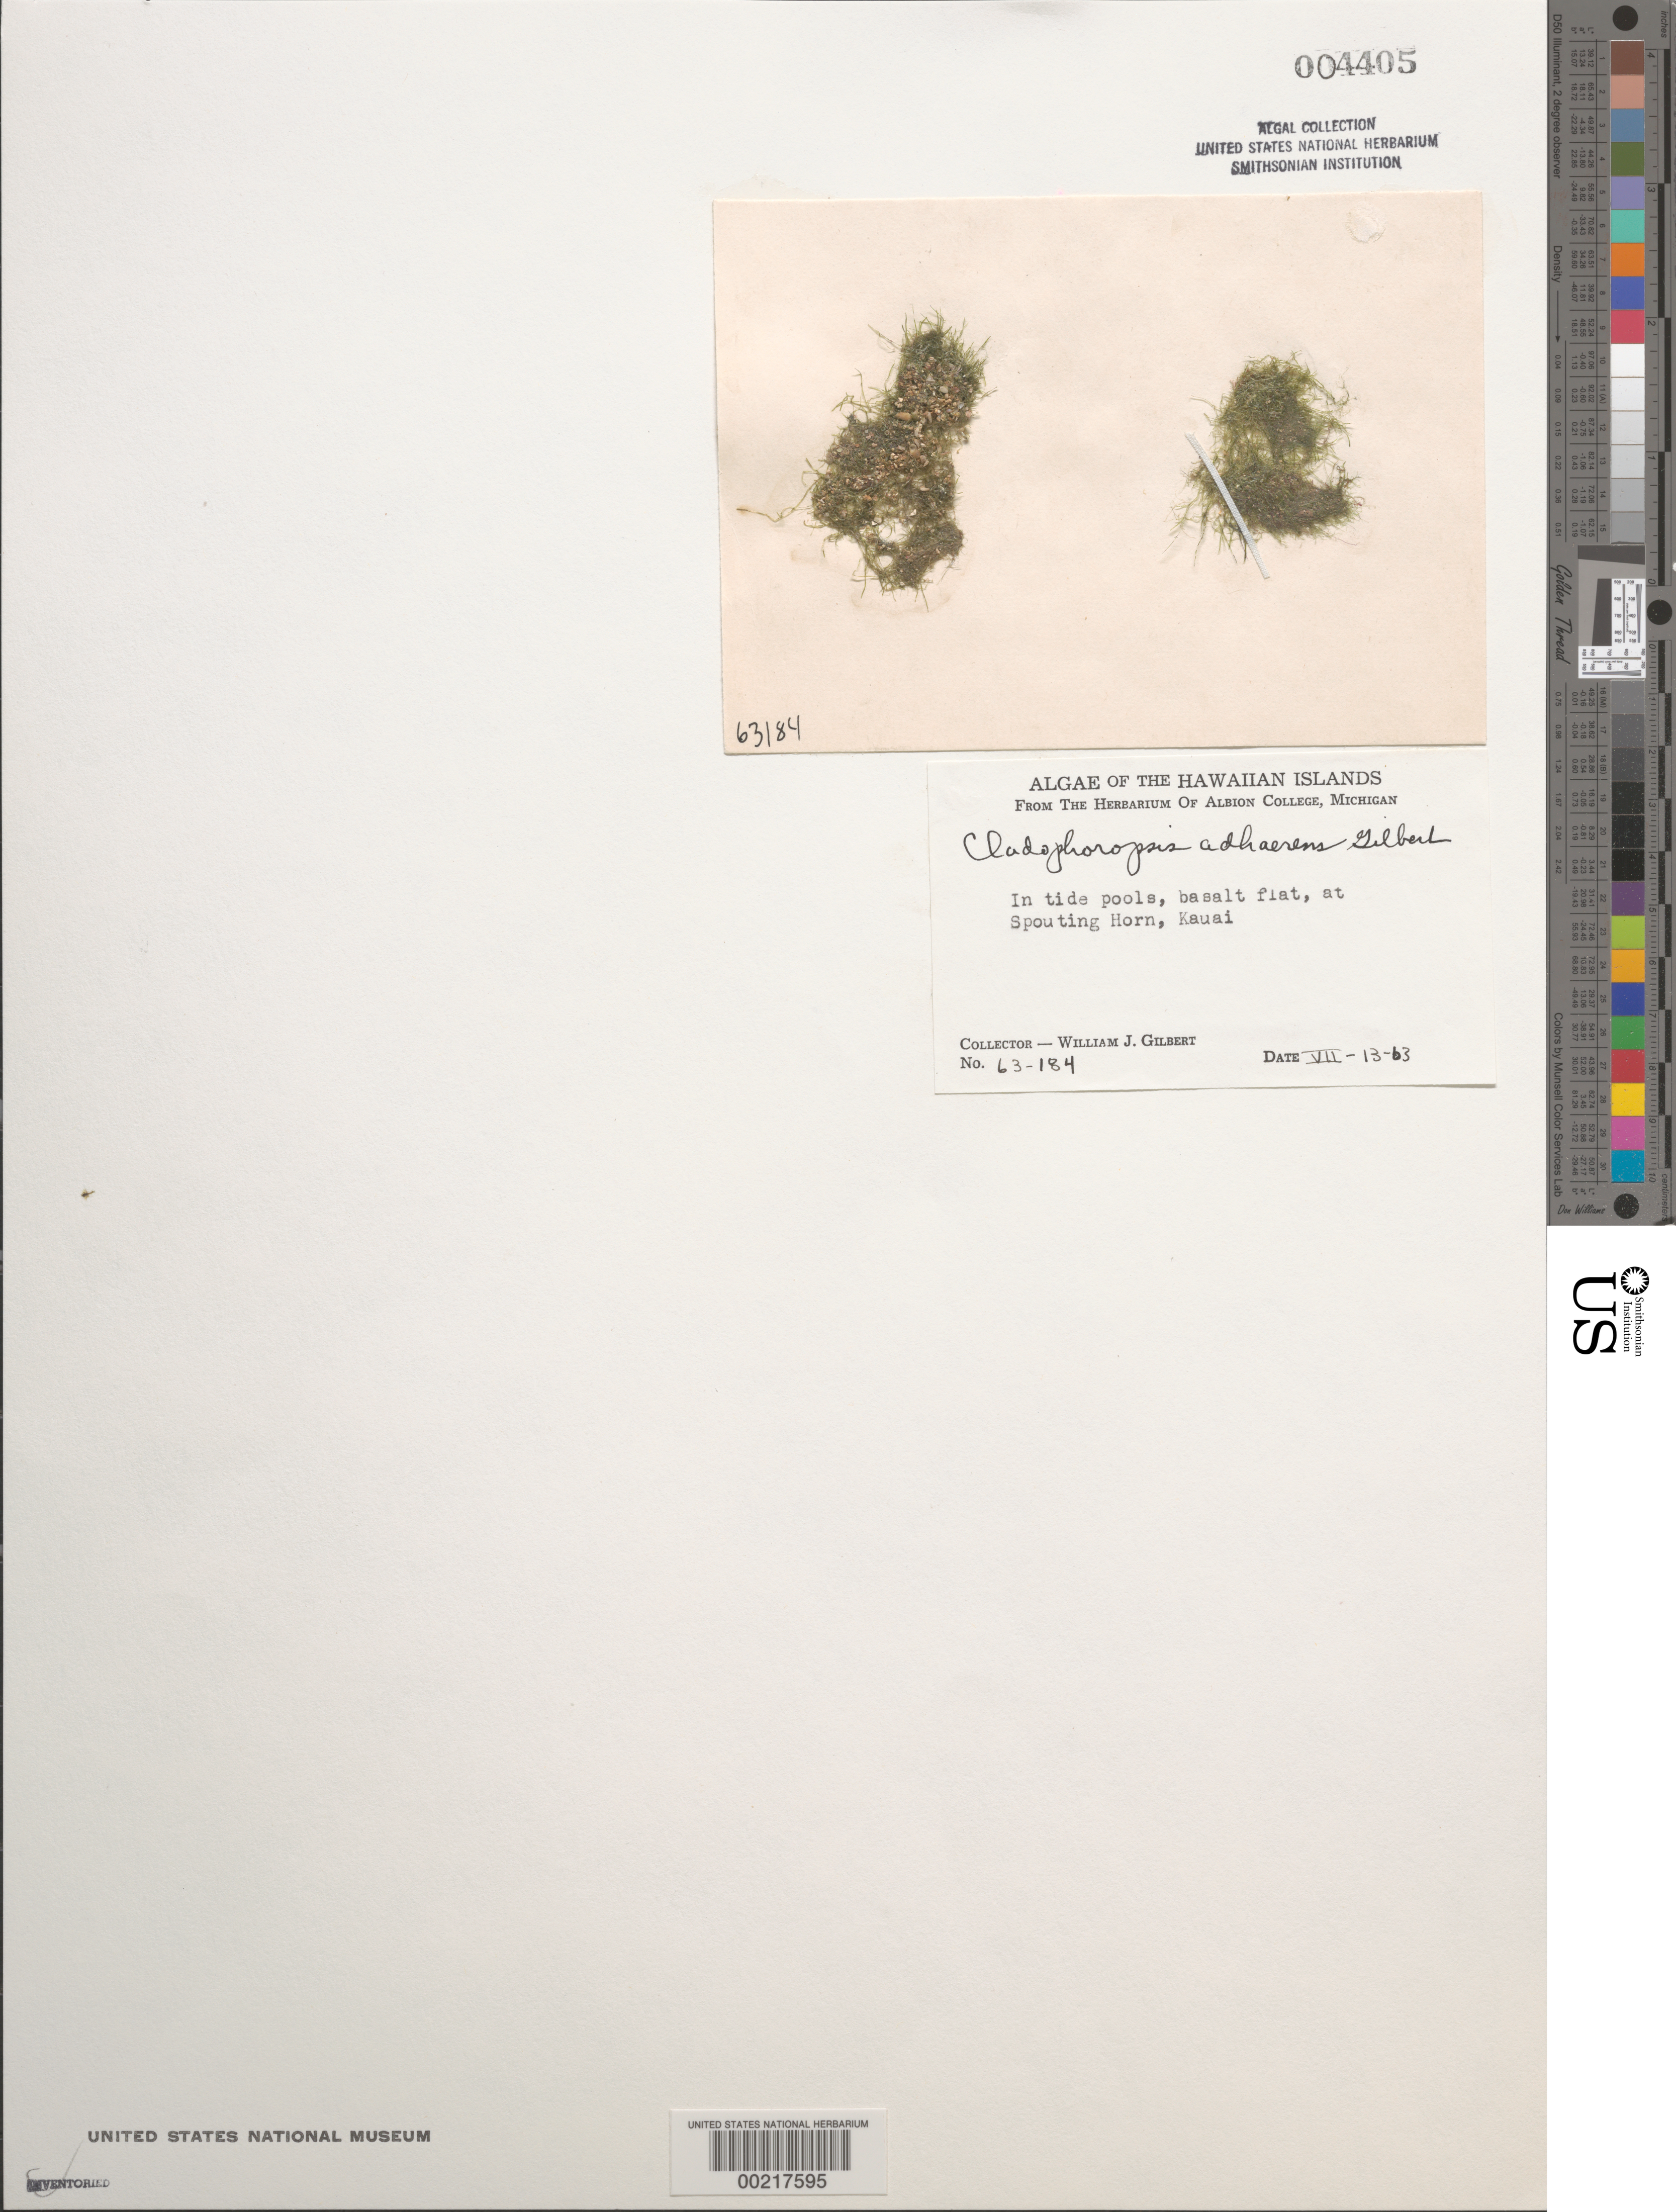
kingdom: Plantae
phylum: Chlorophyta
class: Ulvophyceae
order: Siphonocladales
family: Boodleaceae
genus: Cladophoropsis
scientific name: Cladophoropsis herpestica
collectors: W. J. Gilbert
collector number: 63-184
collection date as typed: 13 Jul 1963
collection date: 1963-07-13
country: United States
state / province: Hawaii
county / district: Kauai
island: Kaua'i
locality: Spouting Horn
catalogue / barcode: US 4405